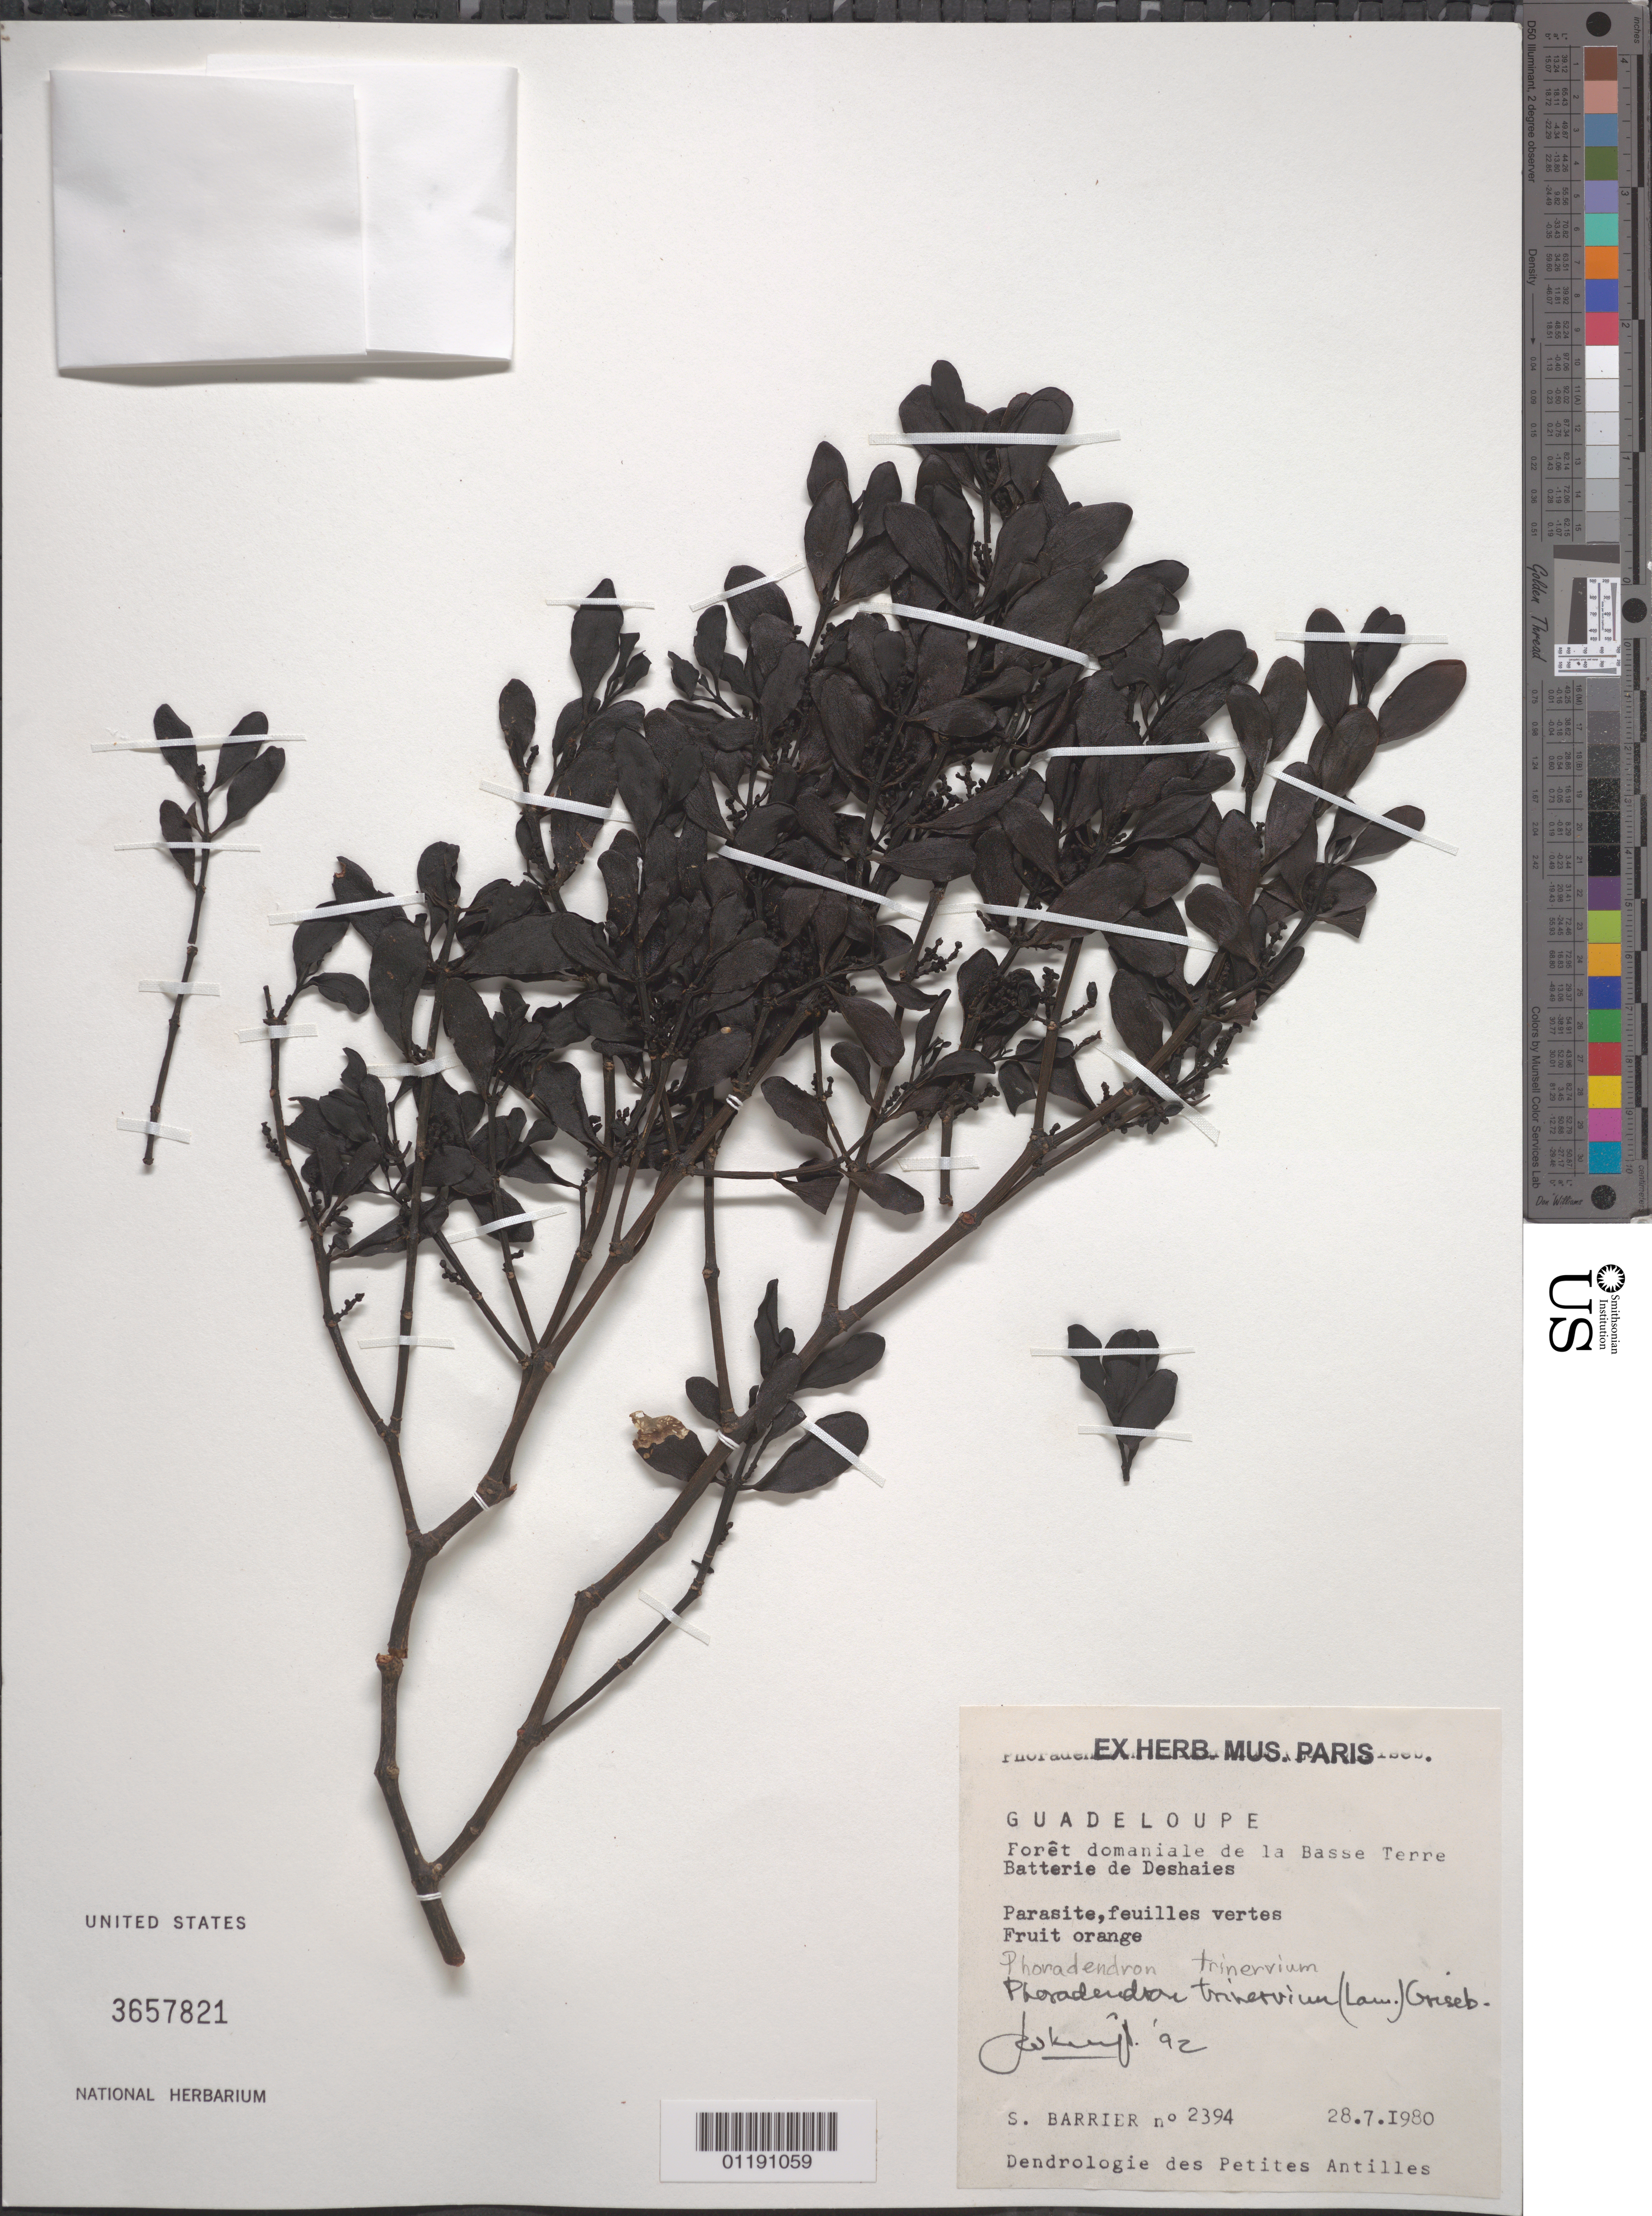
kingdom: Plantae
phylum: Tracheophyta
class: Magnoliopsida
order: Santalales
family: Viscaceae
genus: Phoradendron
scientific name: Phoradendron trinervium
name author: (Lam.) Griseb.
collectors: S. Barrier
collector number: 2394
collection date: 1980-07-28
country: Guadeloupe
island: Basse-Terre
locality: State forest. Batterie de Deshaies.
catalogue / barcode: US 3657821